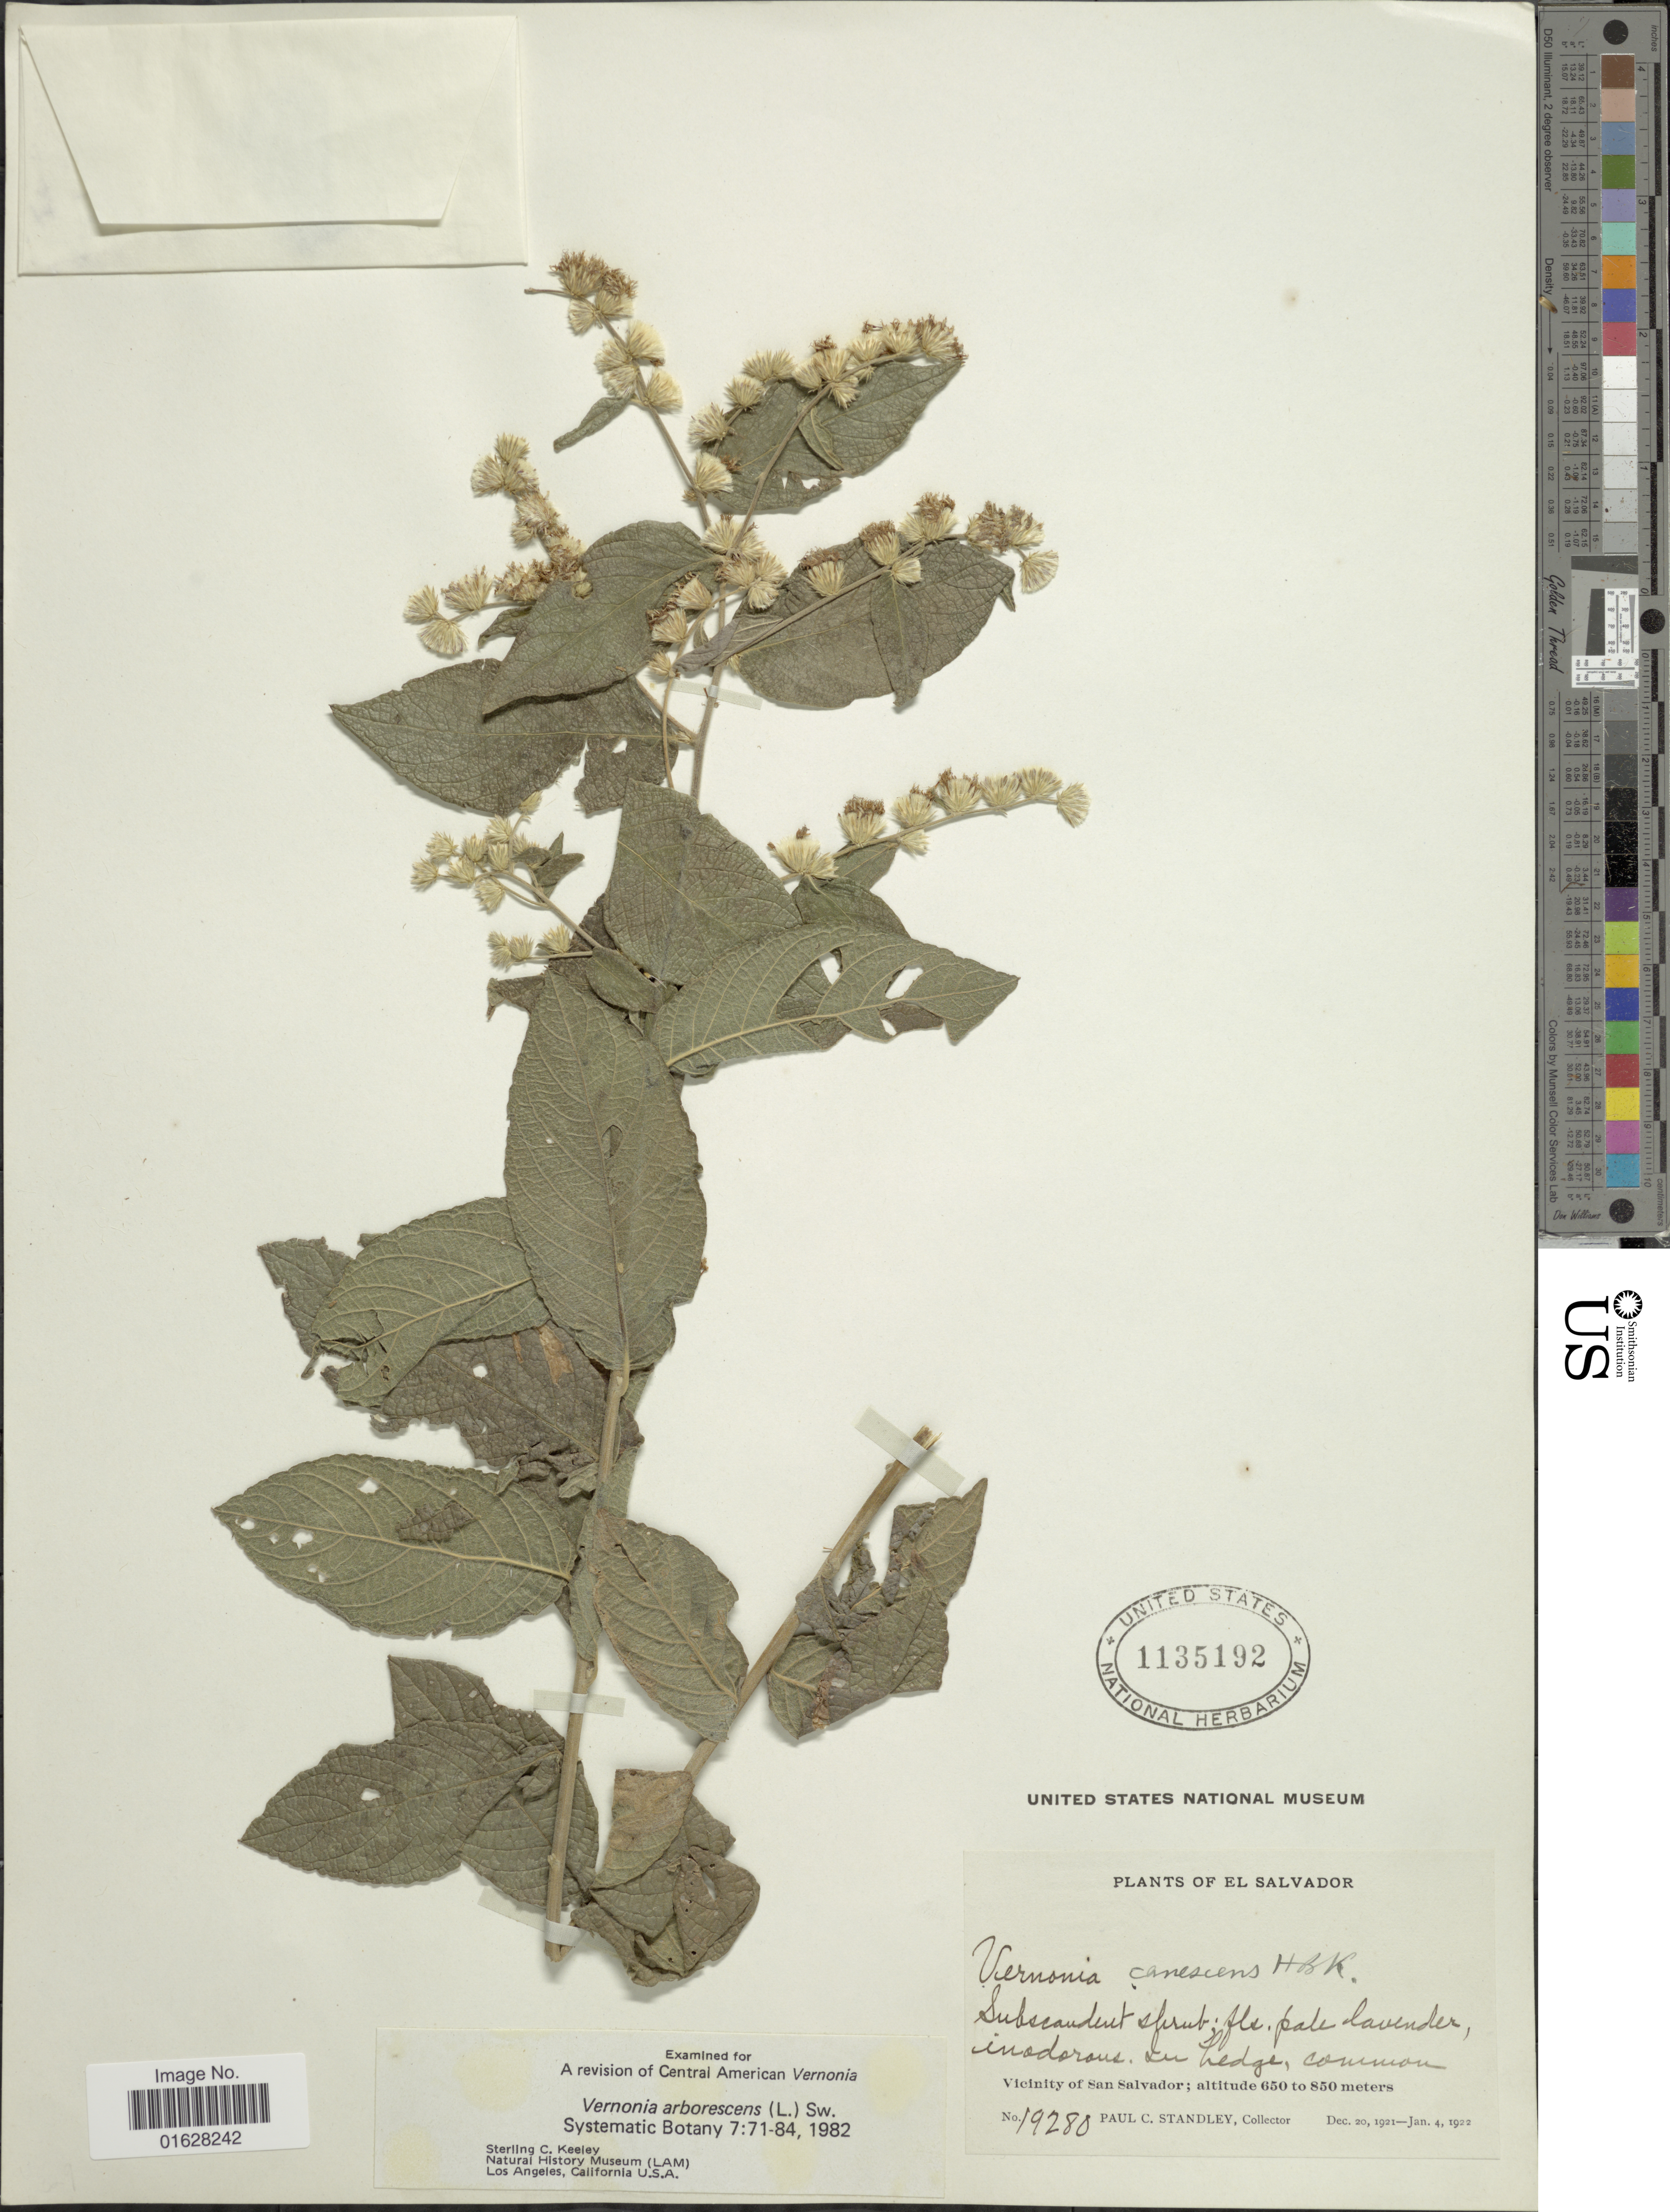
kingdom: Plantae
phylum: Tracheophyta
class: Magnoliopsida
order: Asterales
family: Asteraceae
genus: Lepidaploa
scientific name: Lepidaploa canescens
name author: (Kunth) H. Rob.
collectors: P. C. Standley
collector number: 19280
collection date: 1921-12-20/1922-01-04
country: El Salvador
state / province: San Salvador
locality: Vicinity of San Salvador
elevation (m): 650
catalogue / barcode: US 1135192